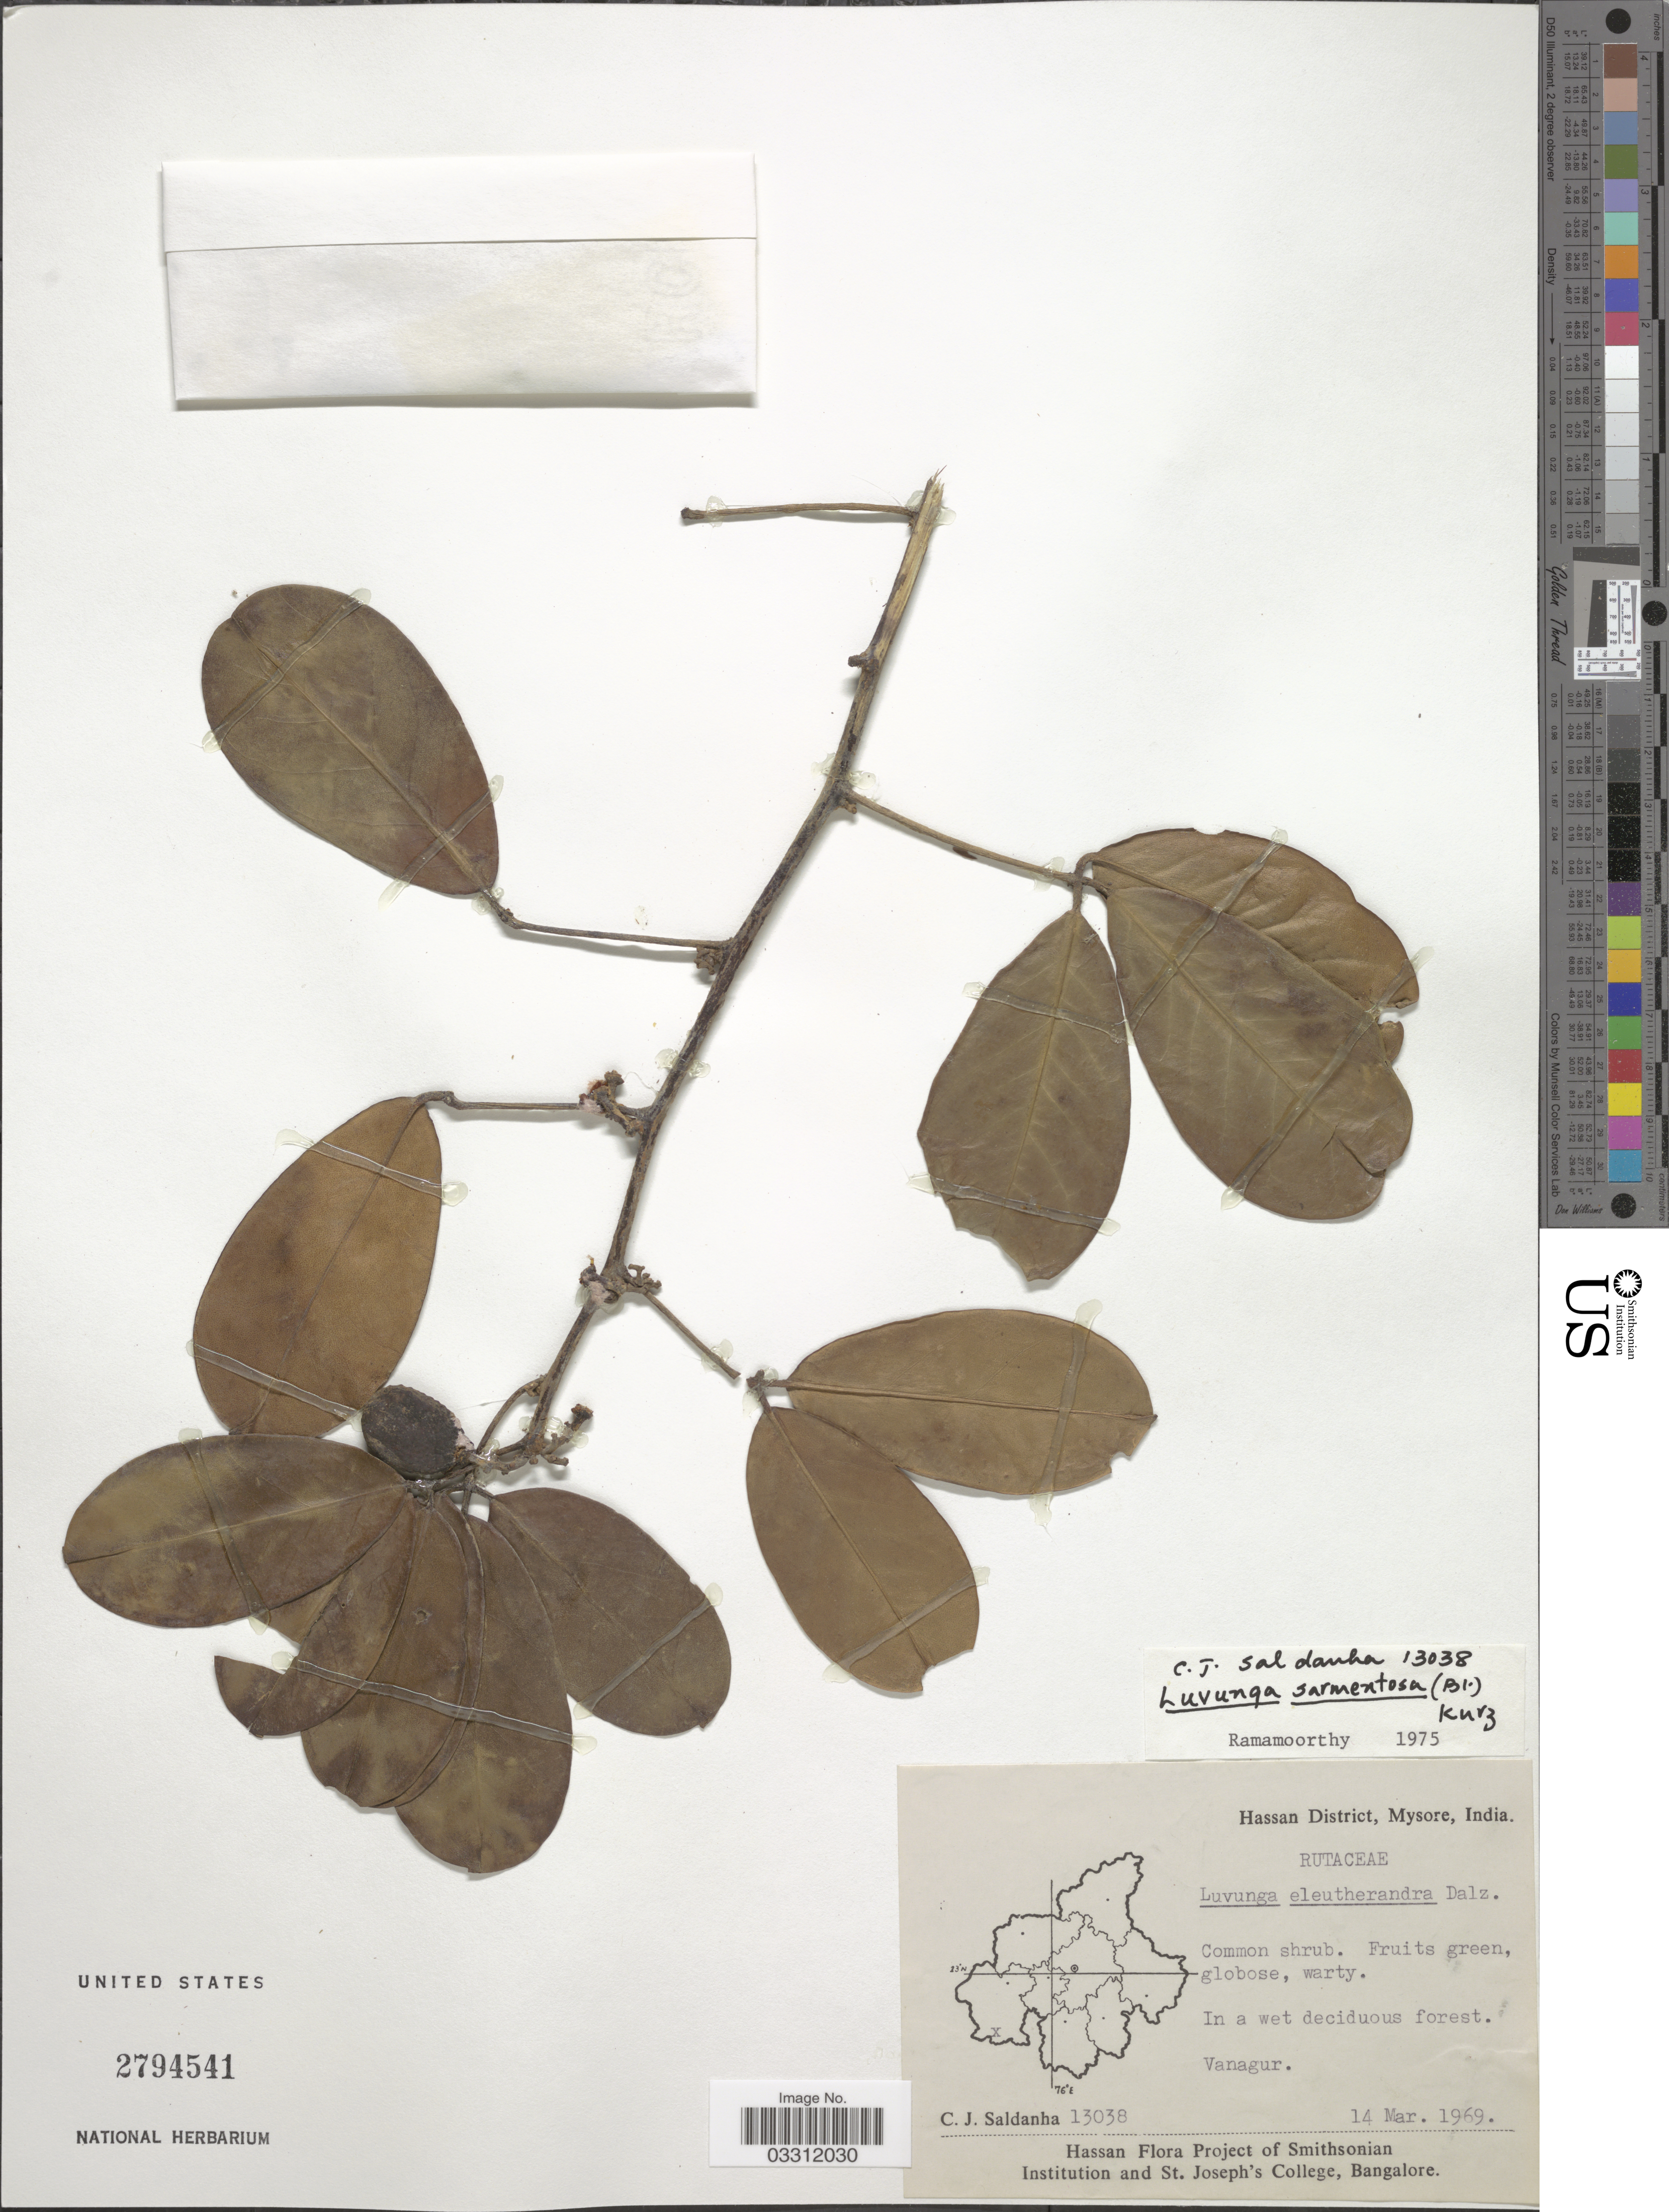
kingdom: Plantae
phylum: Tracheophyta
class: Magnoliopsida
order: Sapindales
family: Rutaceae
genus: Luvunga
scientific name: Luvunga sarmentosa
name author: Kurz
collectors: C. J. Saldanha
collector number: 13038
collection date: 1969-03-14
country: India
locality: Hassan District, Mysore, Vanagur.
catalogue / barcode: US 2794541